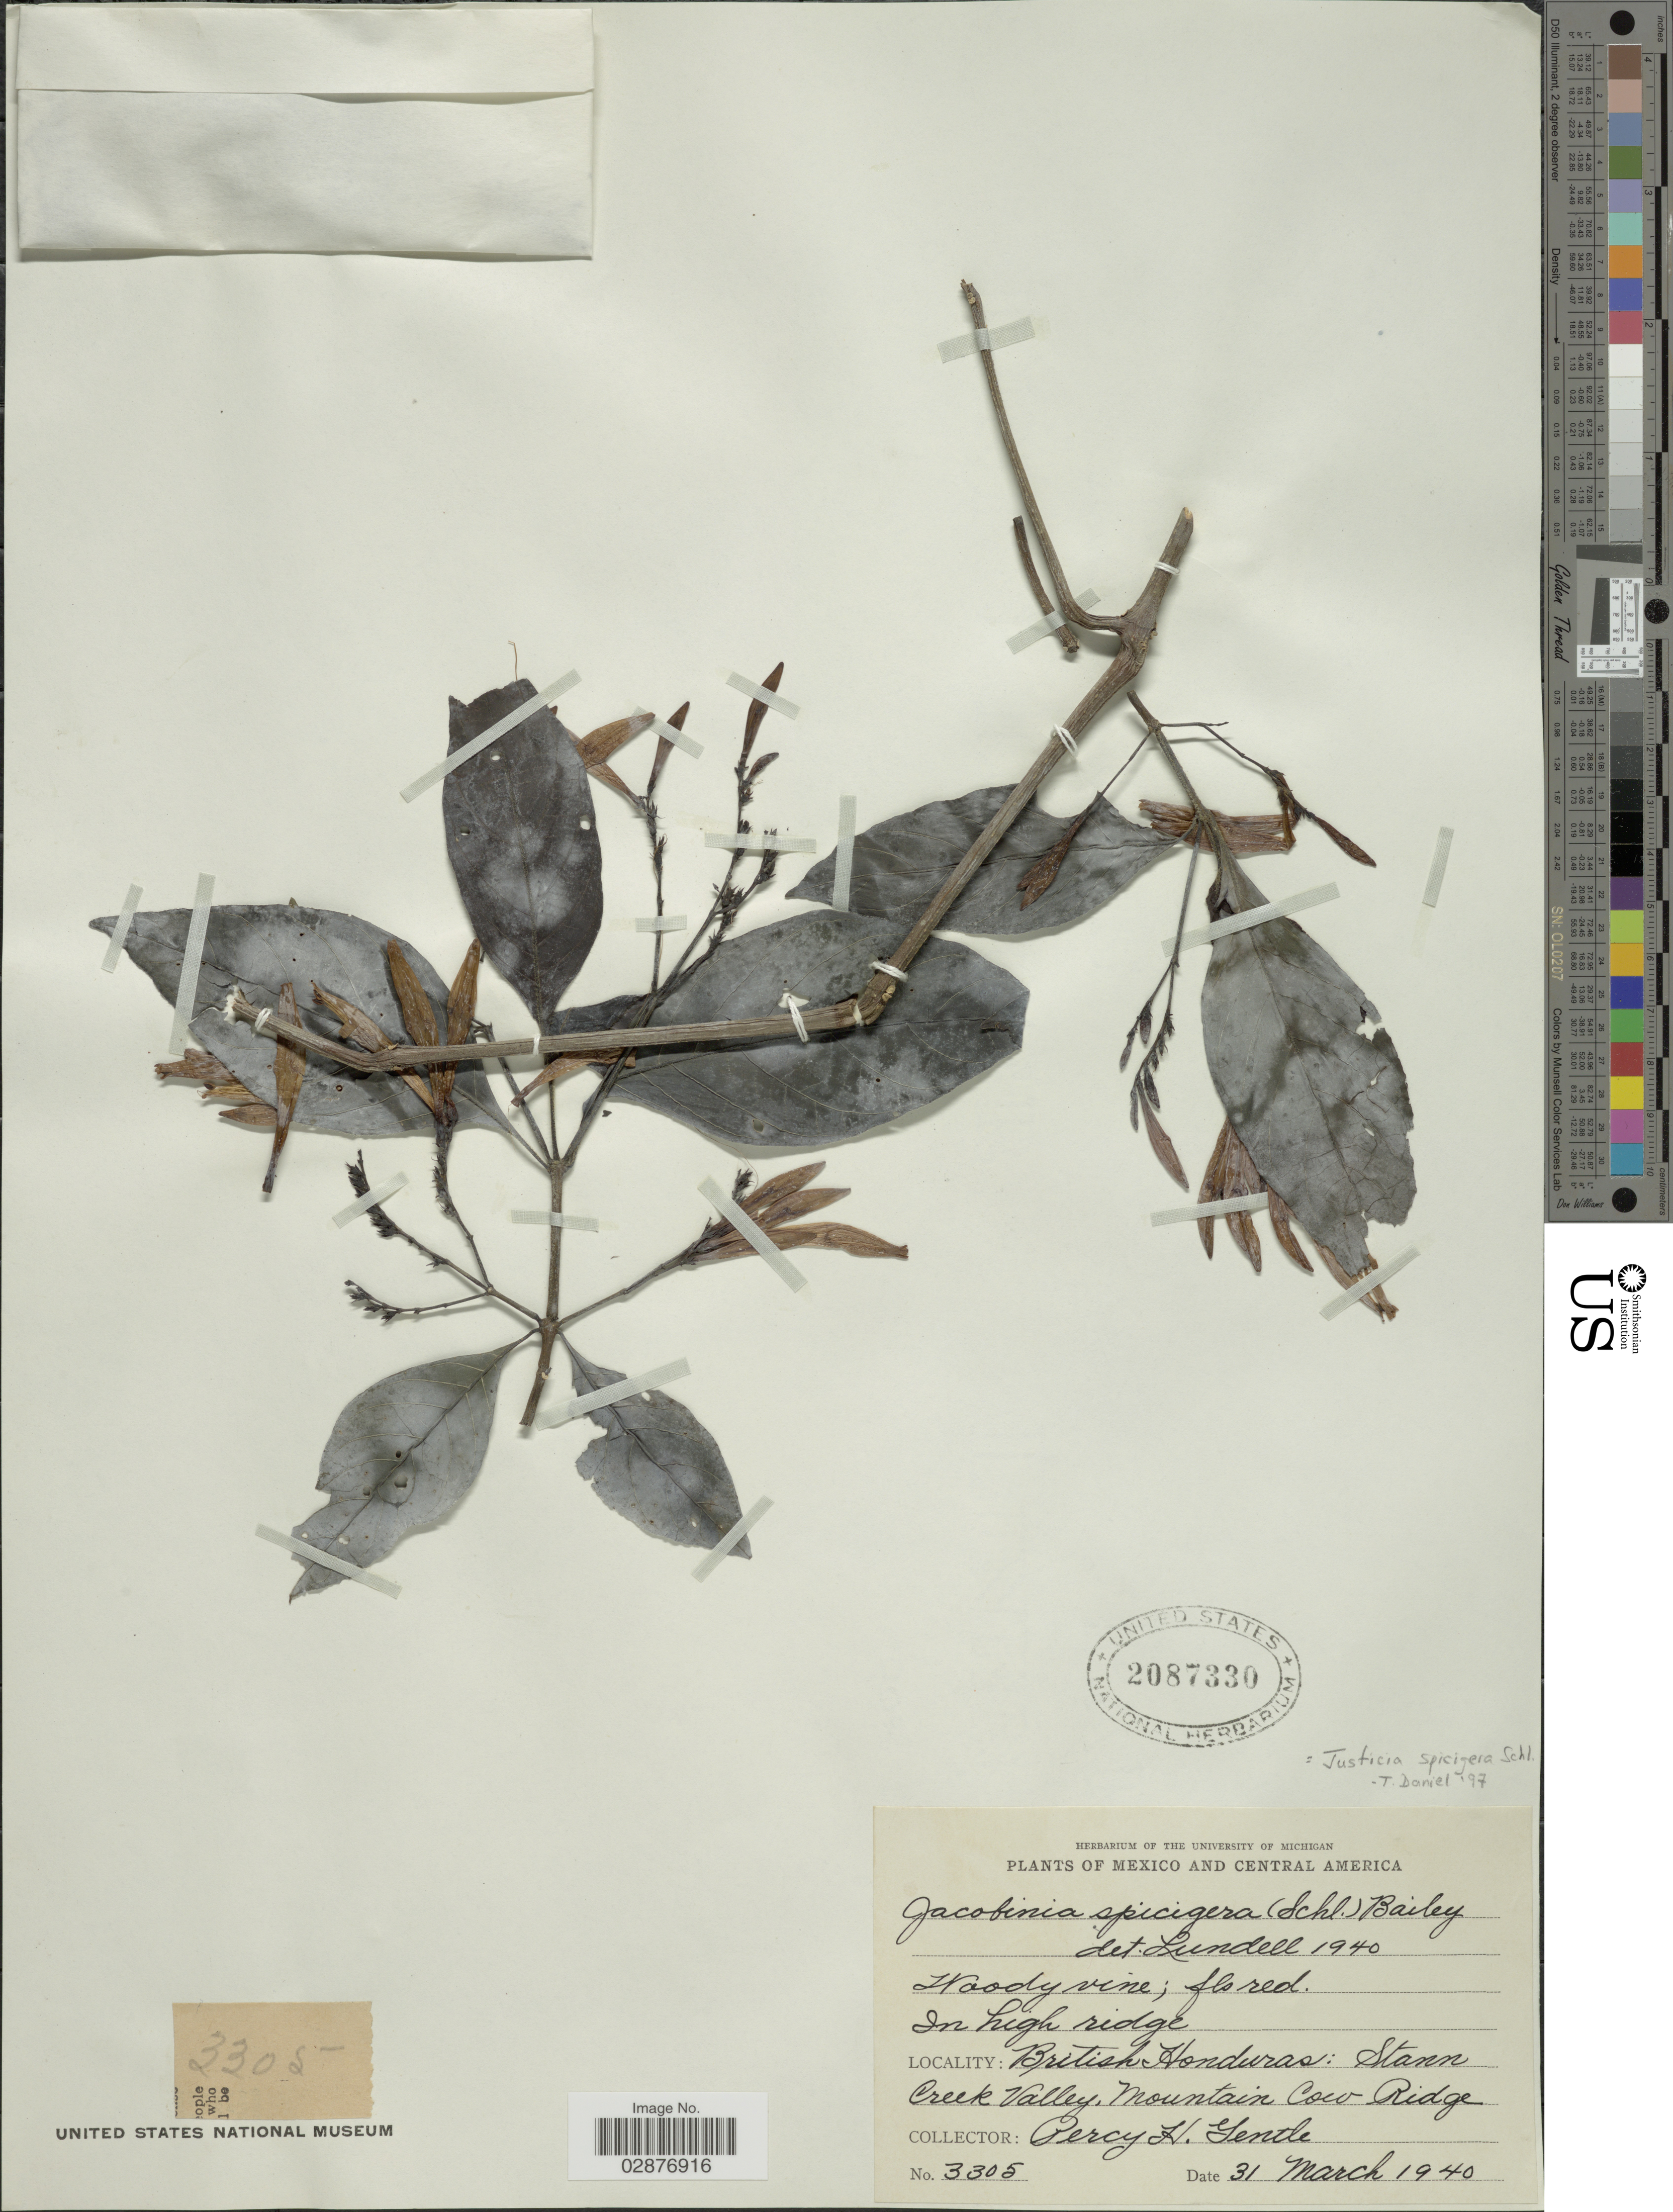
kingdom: Plantae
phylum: Tracheophyta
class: Magnoliopsida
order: Lamiales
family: Acanthaceae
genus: Justicia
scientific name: Justicia scarlatina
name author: (S.F. Blake) V.A.W. Graham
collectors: P. H. Gentle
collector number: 3305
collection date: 1940-03-31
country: Belize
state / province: Stann Creek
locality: British Honduras: Stann Creek Valley, Mountain Cow Ridge.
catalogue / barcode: US 2087330